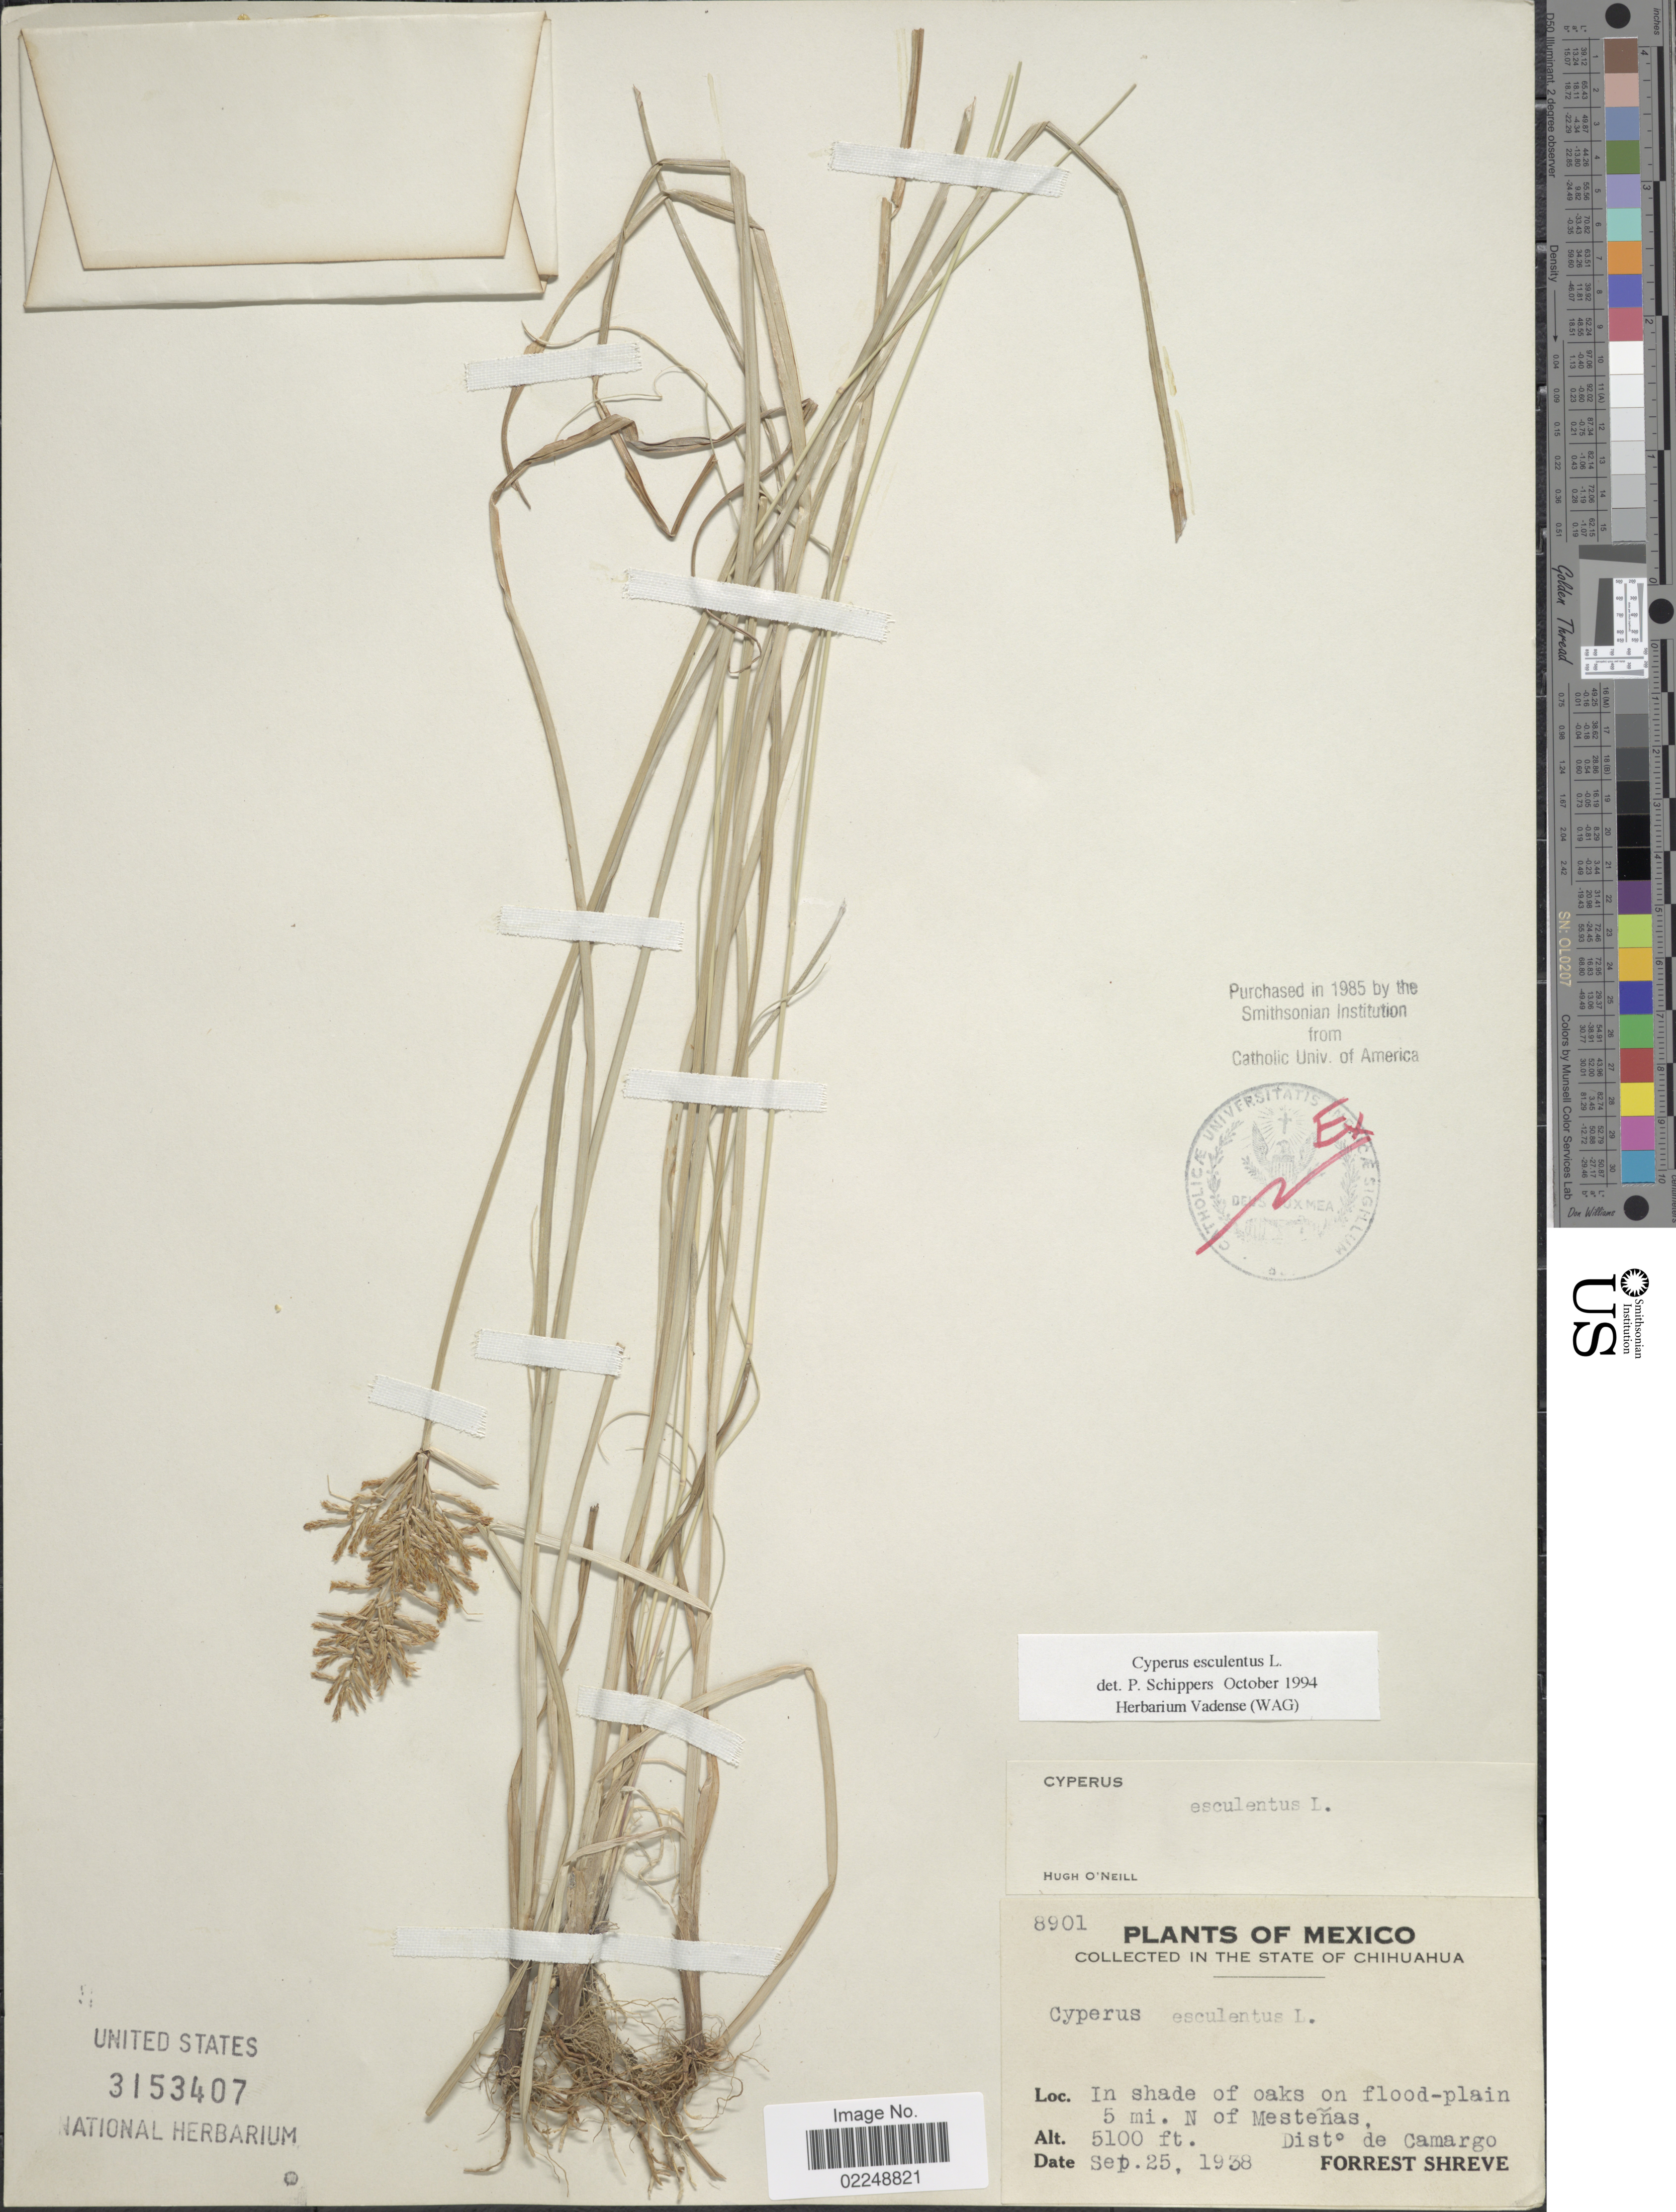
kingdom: Plantae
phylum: Tracheophyta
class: Liliopsida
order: Poales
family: Cyperaceae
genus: Cyperus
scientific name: Cyperus esculentus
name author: L.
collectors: F. Shreve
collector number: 8901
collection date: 1938-09-25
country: Mexico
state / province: Chihuahua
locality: In shade of oaks in flood plain, 5 mi. N. of Mestenas, Distr. de Camargo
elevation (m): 1554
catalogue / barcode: US 3153407